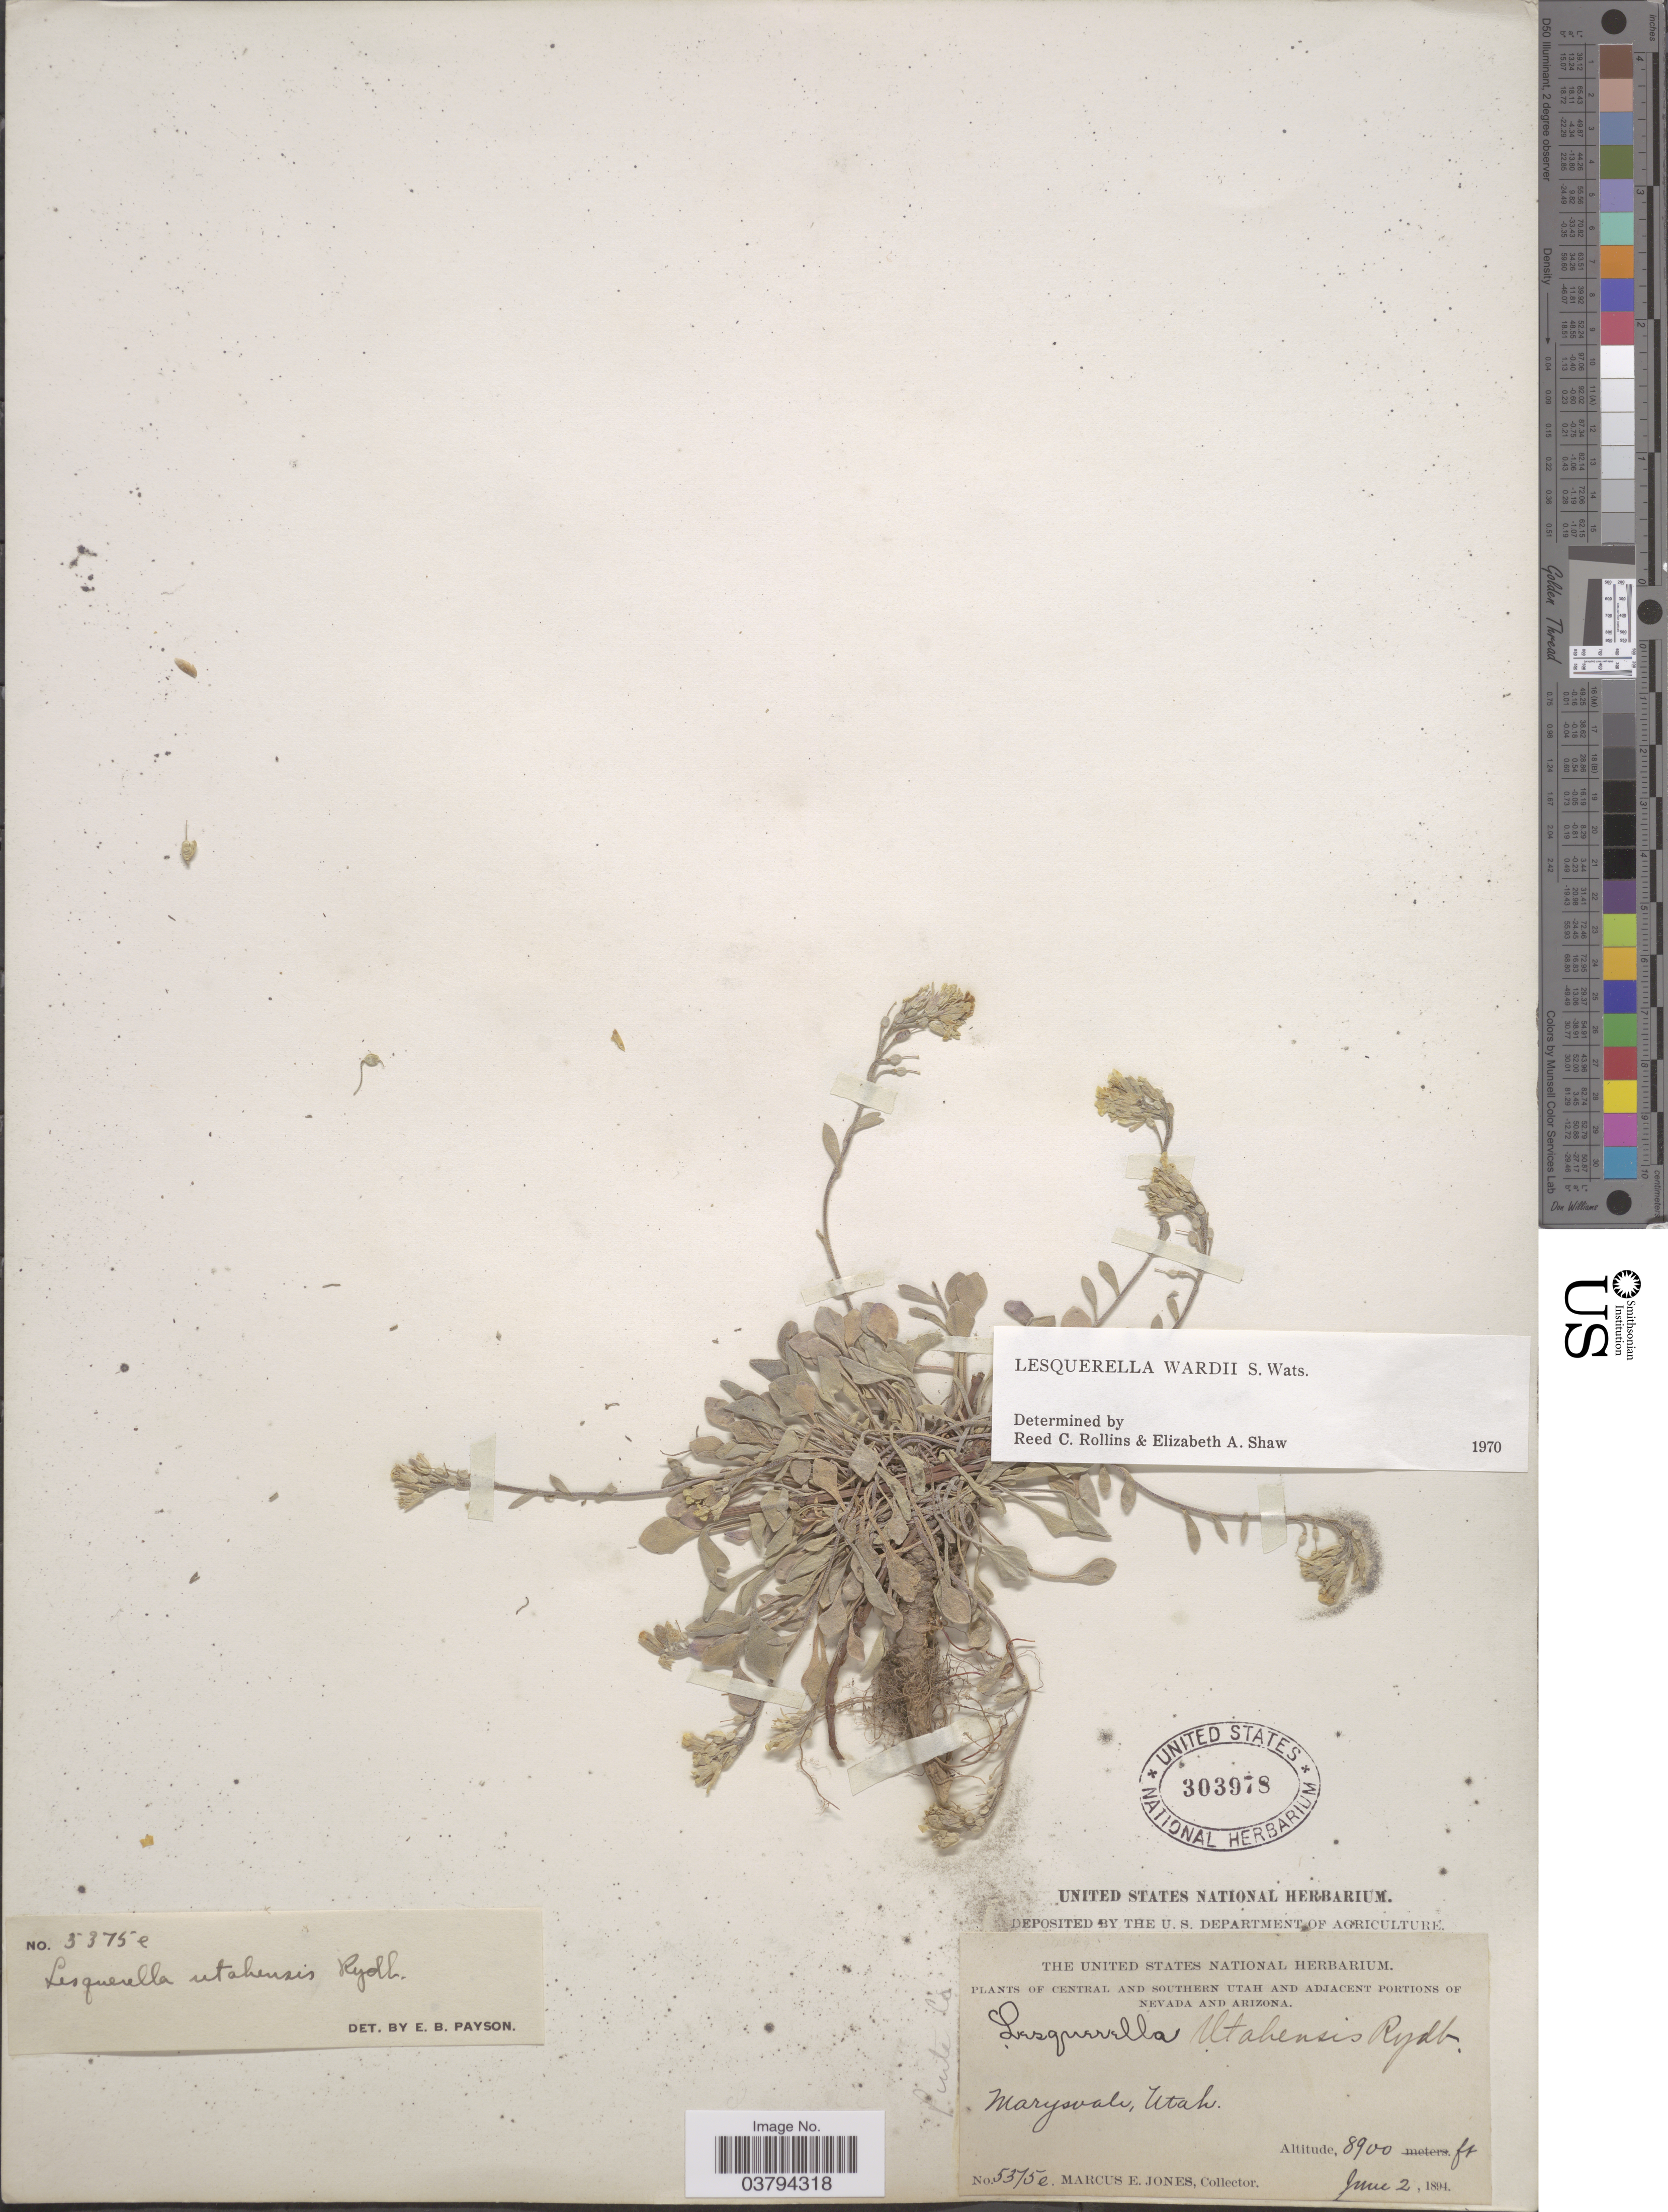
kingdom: Plantae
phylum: Tracheophyta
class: Magnoliopsida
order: Brassicales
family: Brassicaceae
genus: Lesquerella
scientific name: Lesquerella wardii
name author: S. Watson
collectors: M. E. Jones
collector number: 5375e.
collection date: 1894-06-02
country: United States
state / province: Utah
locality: Central and Southern Utah. Marysvale. Piute Co.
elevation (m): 2713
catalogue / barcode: US 303978